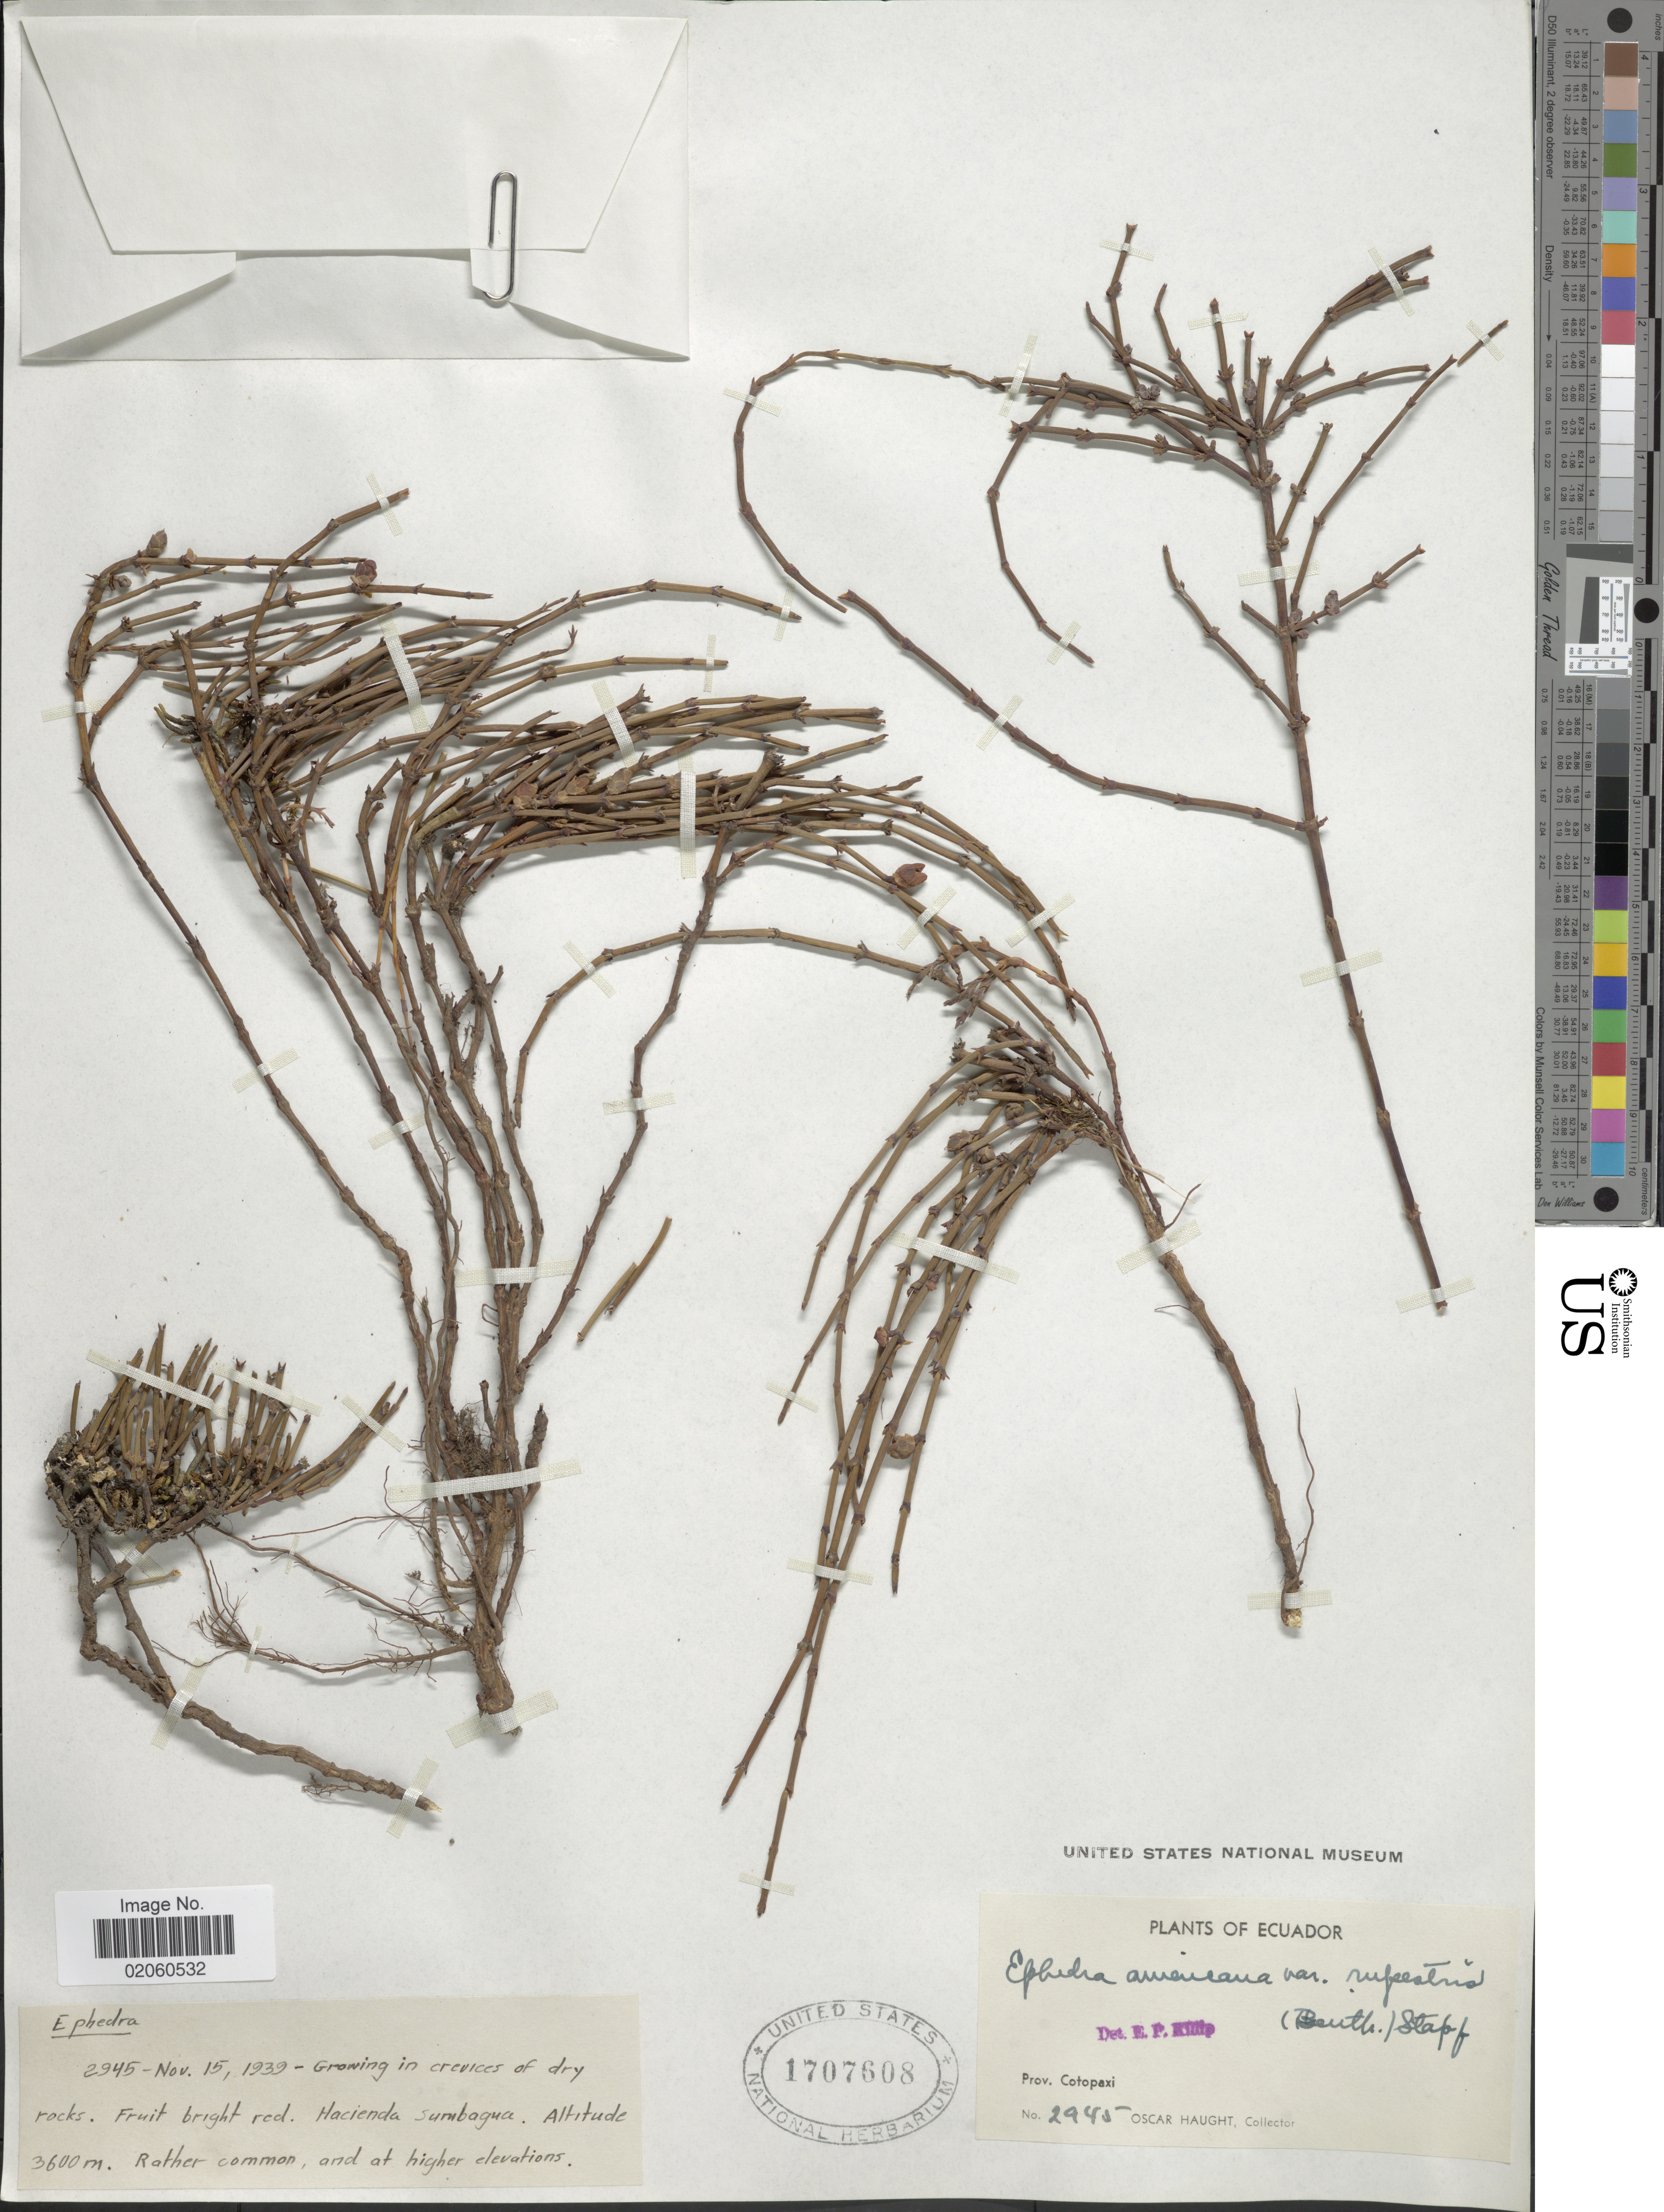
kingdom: Plantae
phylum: Tracheophyta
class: Gnetopsida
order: Ephedrales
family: Ephedraceae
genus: Ephedra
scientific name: Ephedra rupestris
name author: Benth.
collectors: O. L. Haught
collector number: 2945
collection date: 1939-11-15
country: Ecuador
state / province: Cotopaxi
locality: In crevices of dry rocks.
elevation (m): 3600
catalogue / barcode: US 1707608